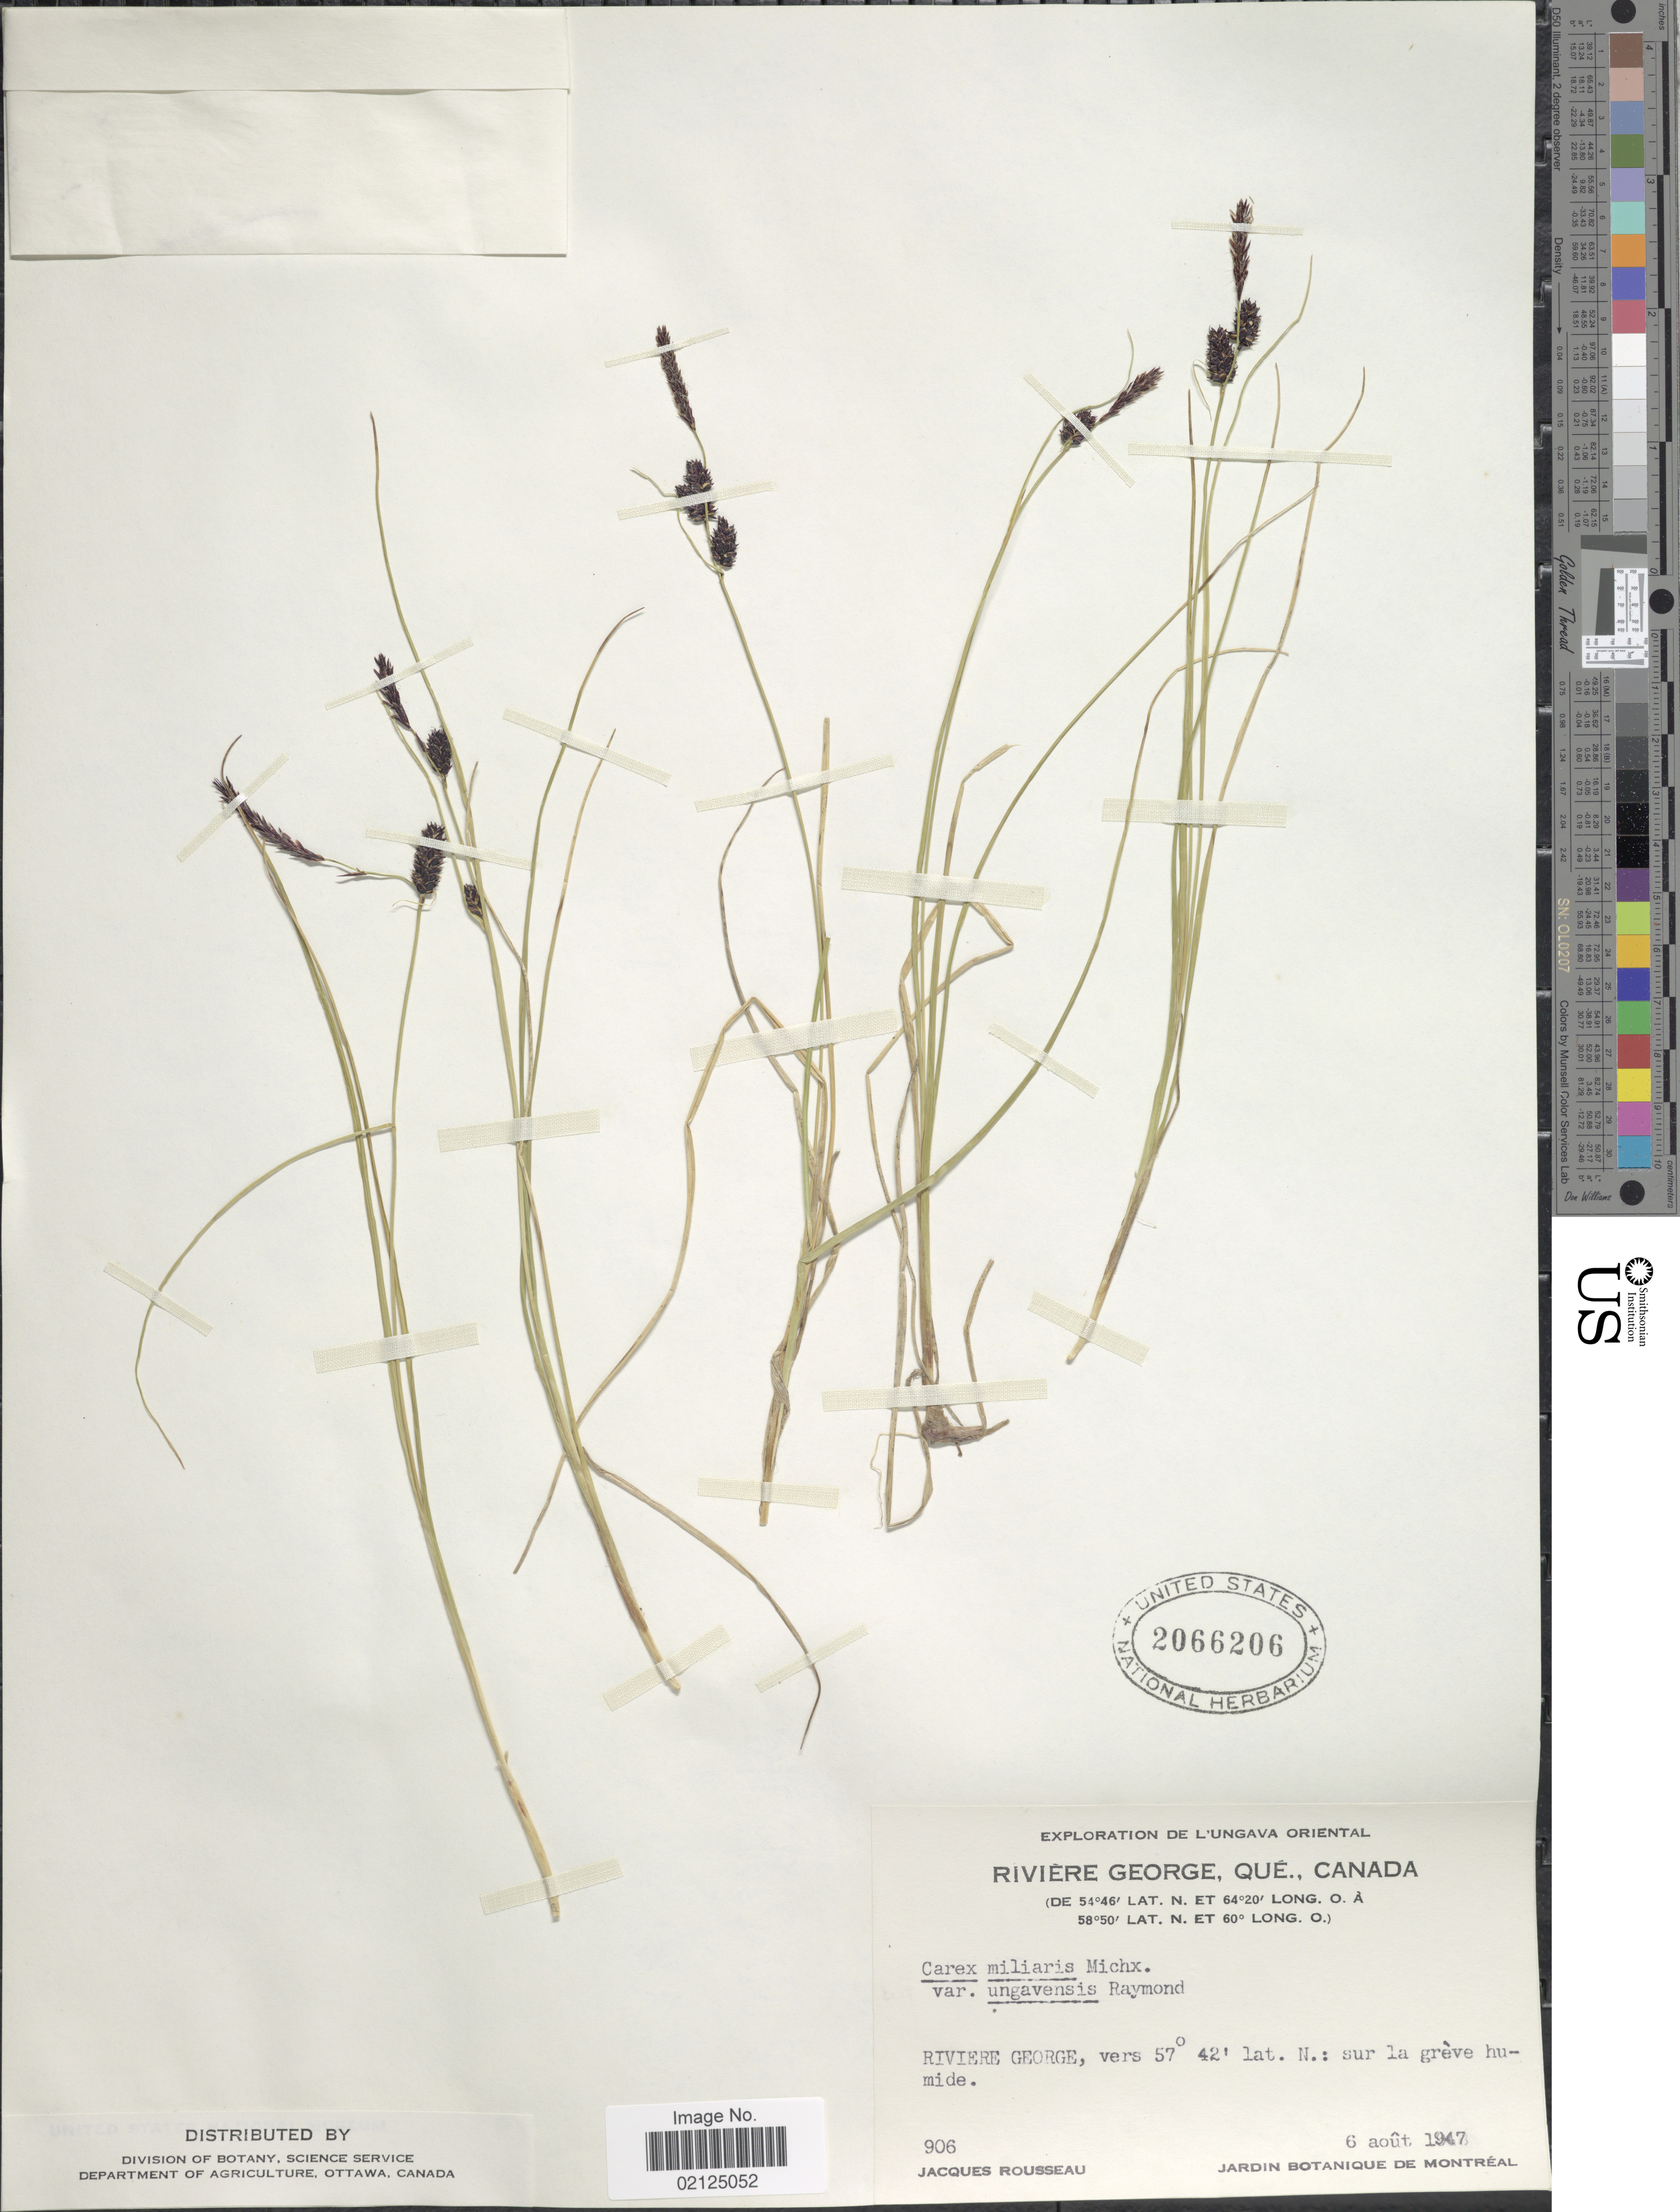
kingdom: Plantae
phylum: Tracheophyta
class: Liliopsida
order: Poales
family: Cyperaceae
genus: Carex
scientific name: Carex miliaris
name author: Michx.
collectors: J. Rousseau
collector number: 906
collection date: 1947-08-06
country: Canada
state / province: Quebec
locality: Riviere George, Riviere george, sur la greve humide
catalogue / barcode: US 2066206